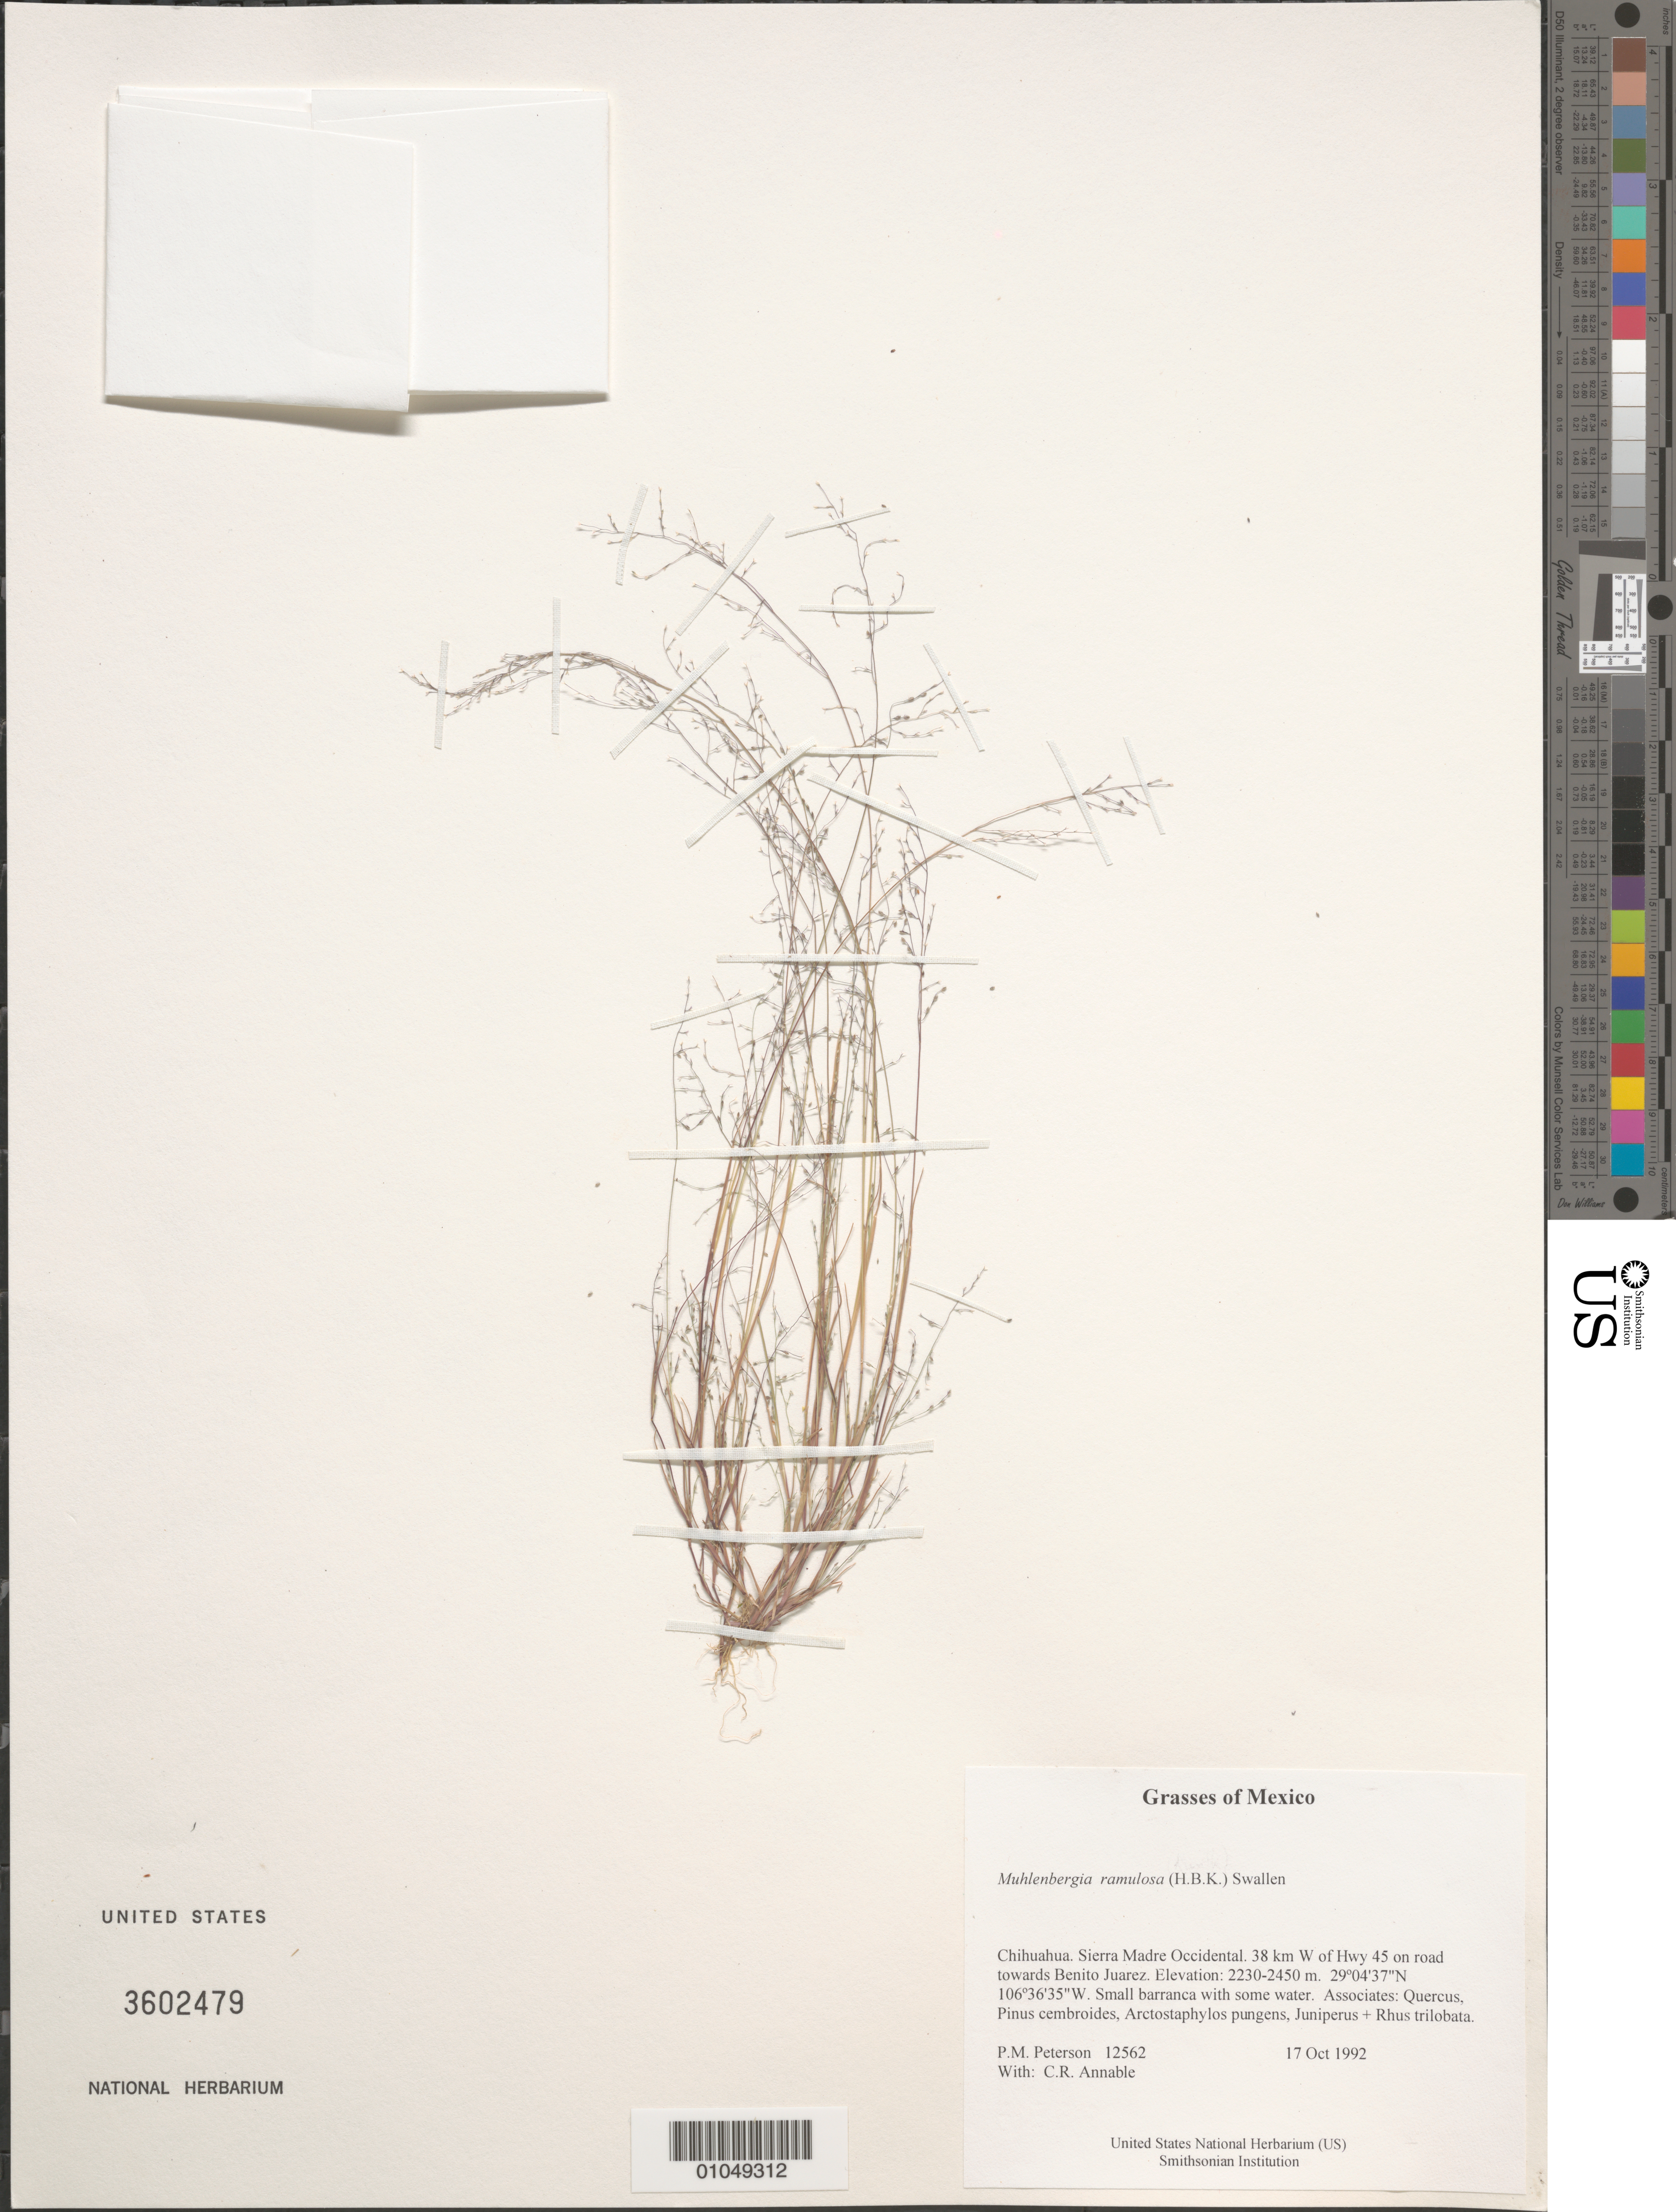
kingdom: Plantae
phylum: Tracheophyta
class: Liliopsida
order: Poales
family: Poaceae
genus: Muhlenbergia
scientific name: Muhlenbergia ramulosa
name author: (Kunth) Swallen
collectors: P. M. Peterson & C. R. Annable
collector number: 12562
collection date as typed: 17 Oct 1992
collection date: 1992-10-17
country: Mexico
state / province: Chihuahua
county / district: Sierra Madre Occidental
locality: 38 km W of Hwy 45 on road towards Benito Juarez.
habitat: Small barranca with some water. Associates: Quercus, Pinus cembroides, Arctostaphylos pungens, Juniperus + Rhus trilobata.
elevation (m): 2230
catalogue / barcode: US 3602479